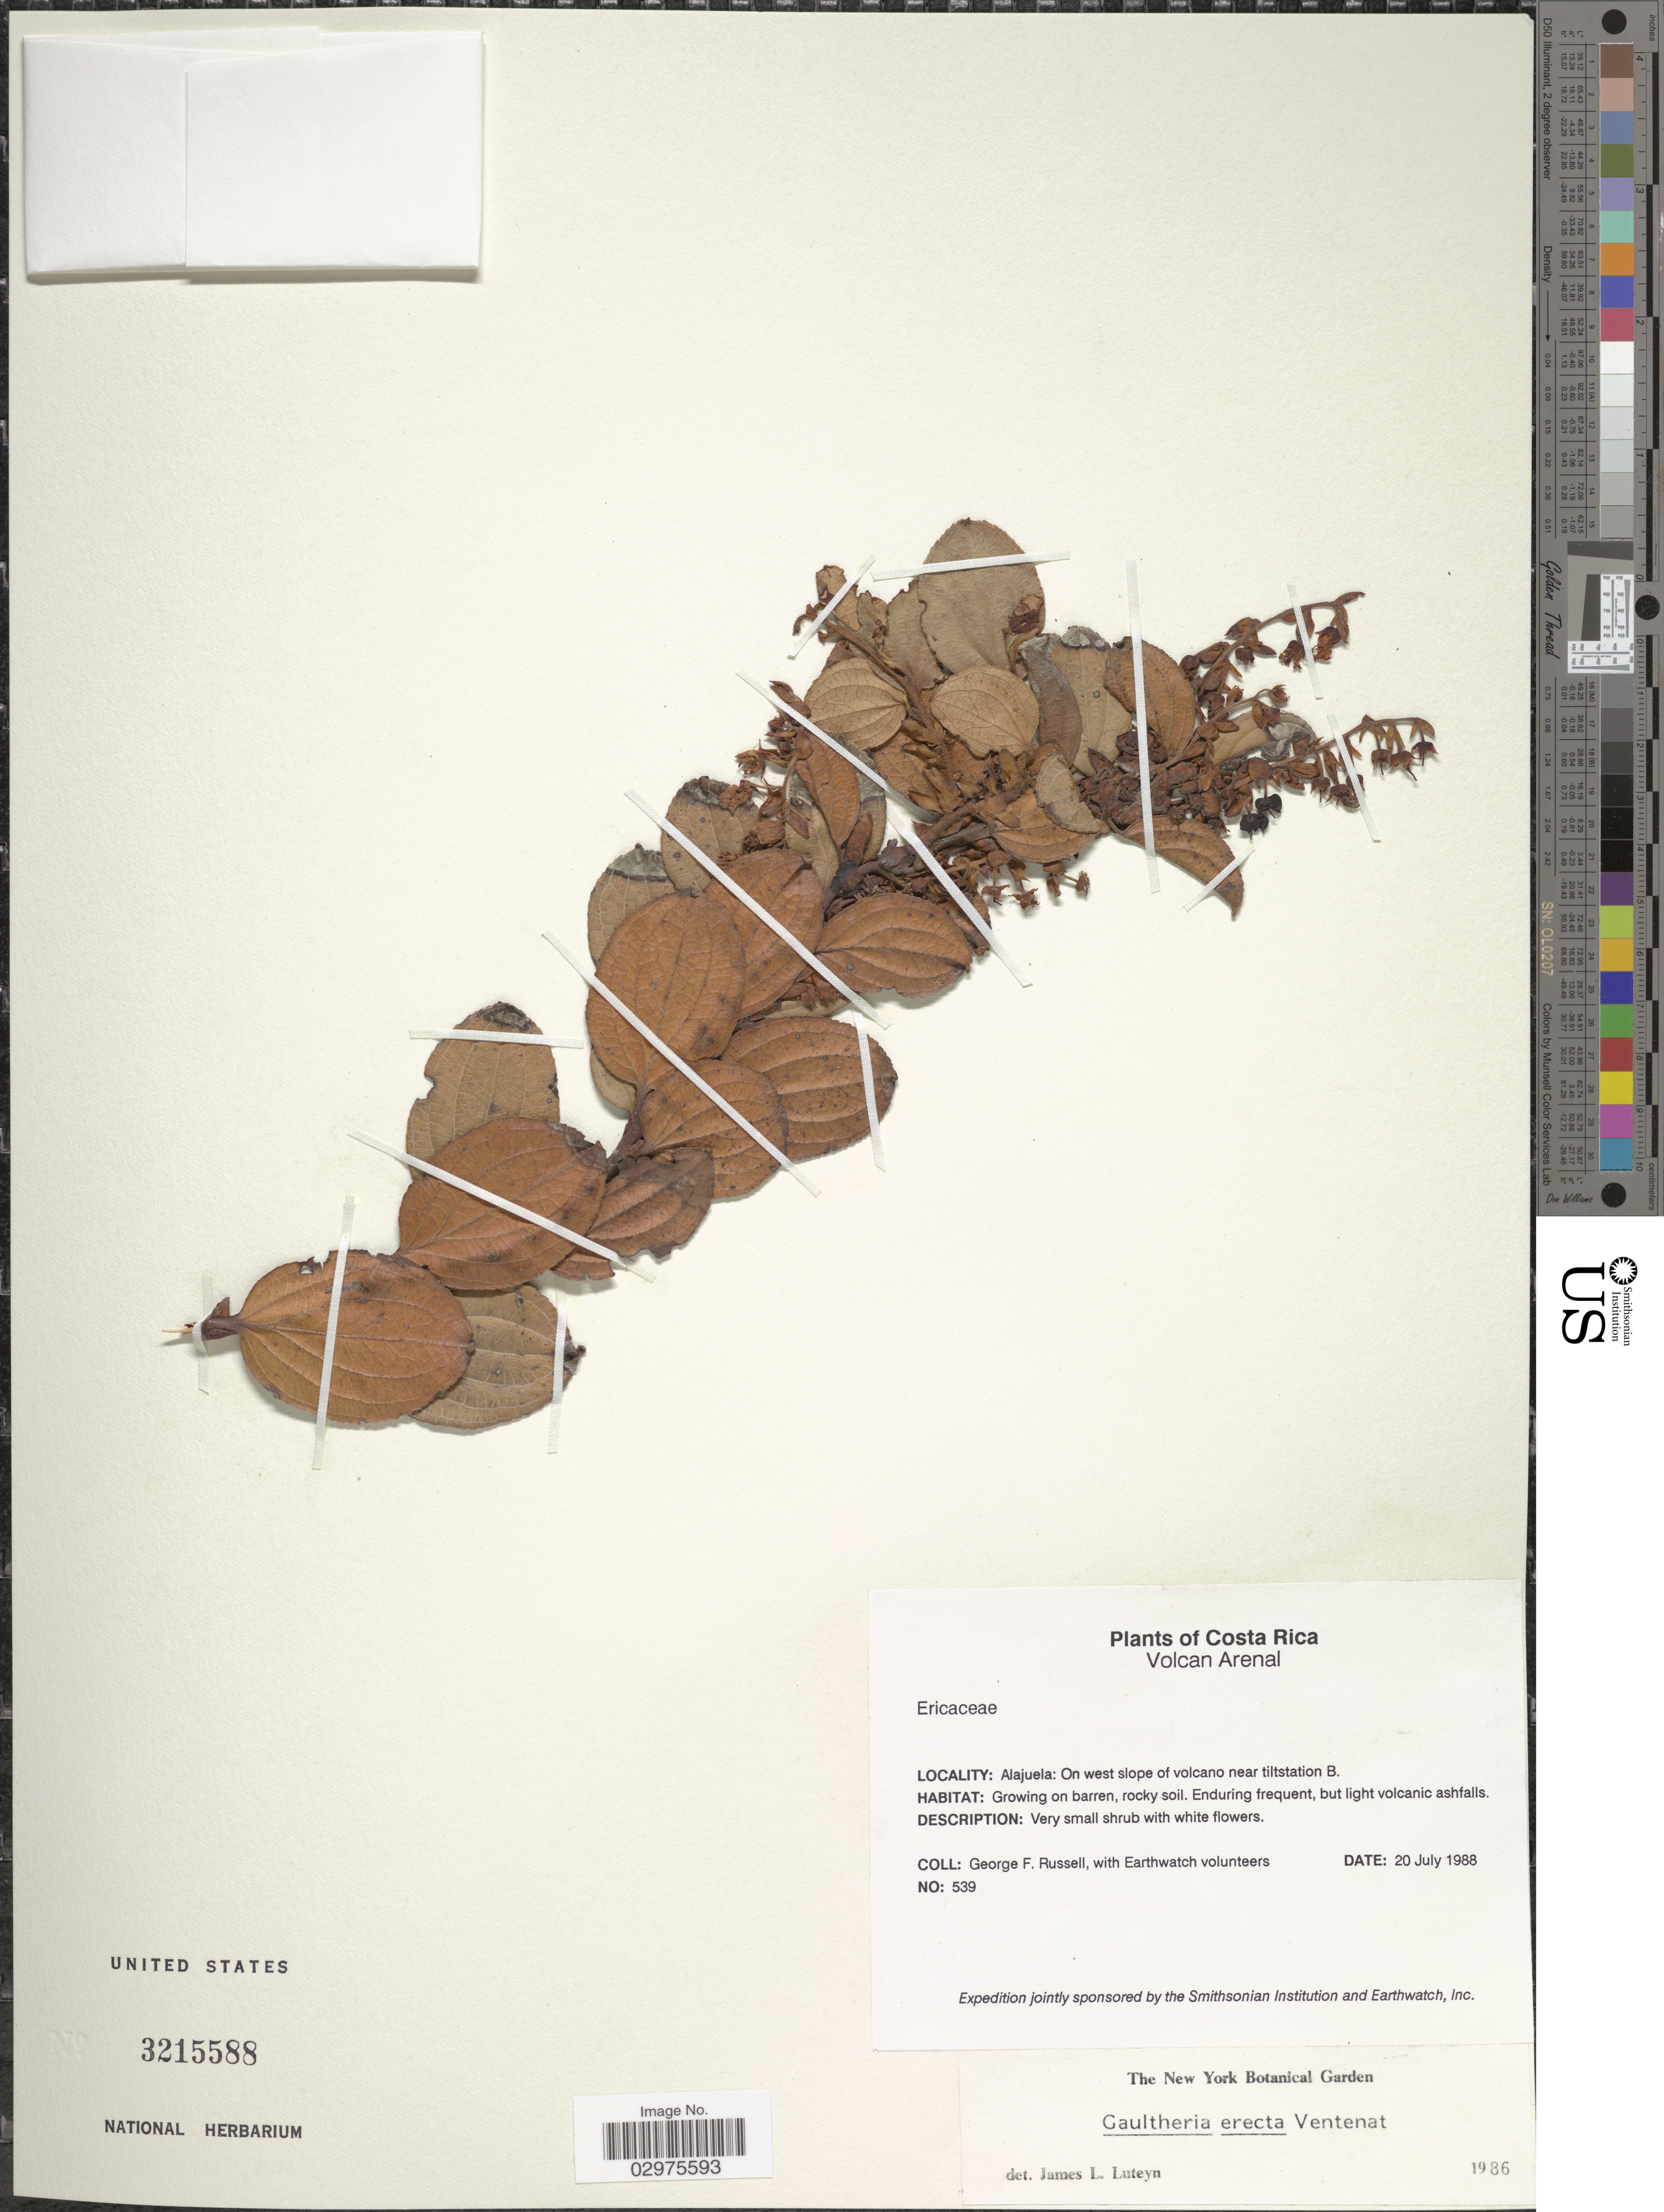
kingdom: Plantae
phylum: Tracheophyta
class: Magnoliopsida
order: Ericales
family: Ericaceae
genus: Gaultheria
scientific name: Gaultheria erecta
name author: Vent.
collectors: G. Russell & Earthwatch Volunteers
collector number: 539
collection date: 1988-07-20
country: Costa Rica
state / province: Alajuela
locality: Volcan Arenal. On west slope of volcano near tiltstation B.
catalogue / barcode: US 3215588